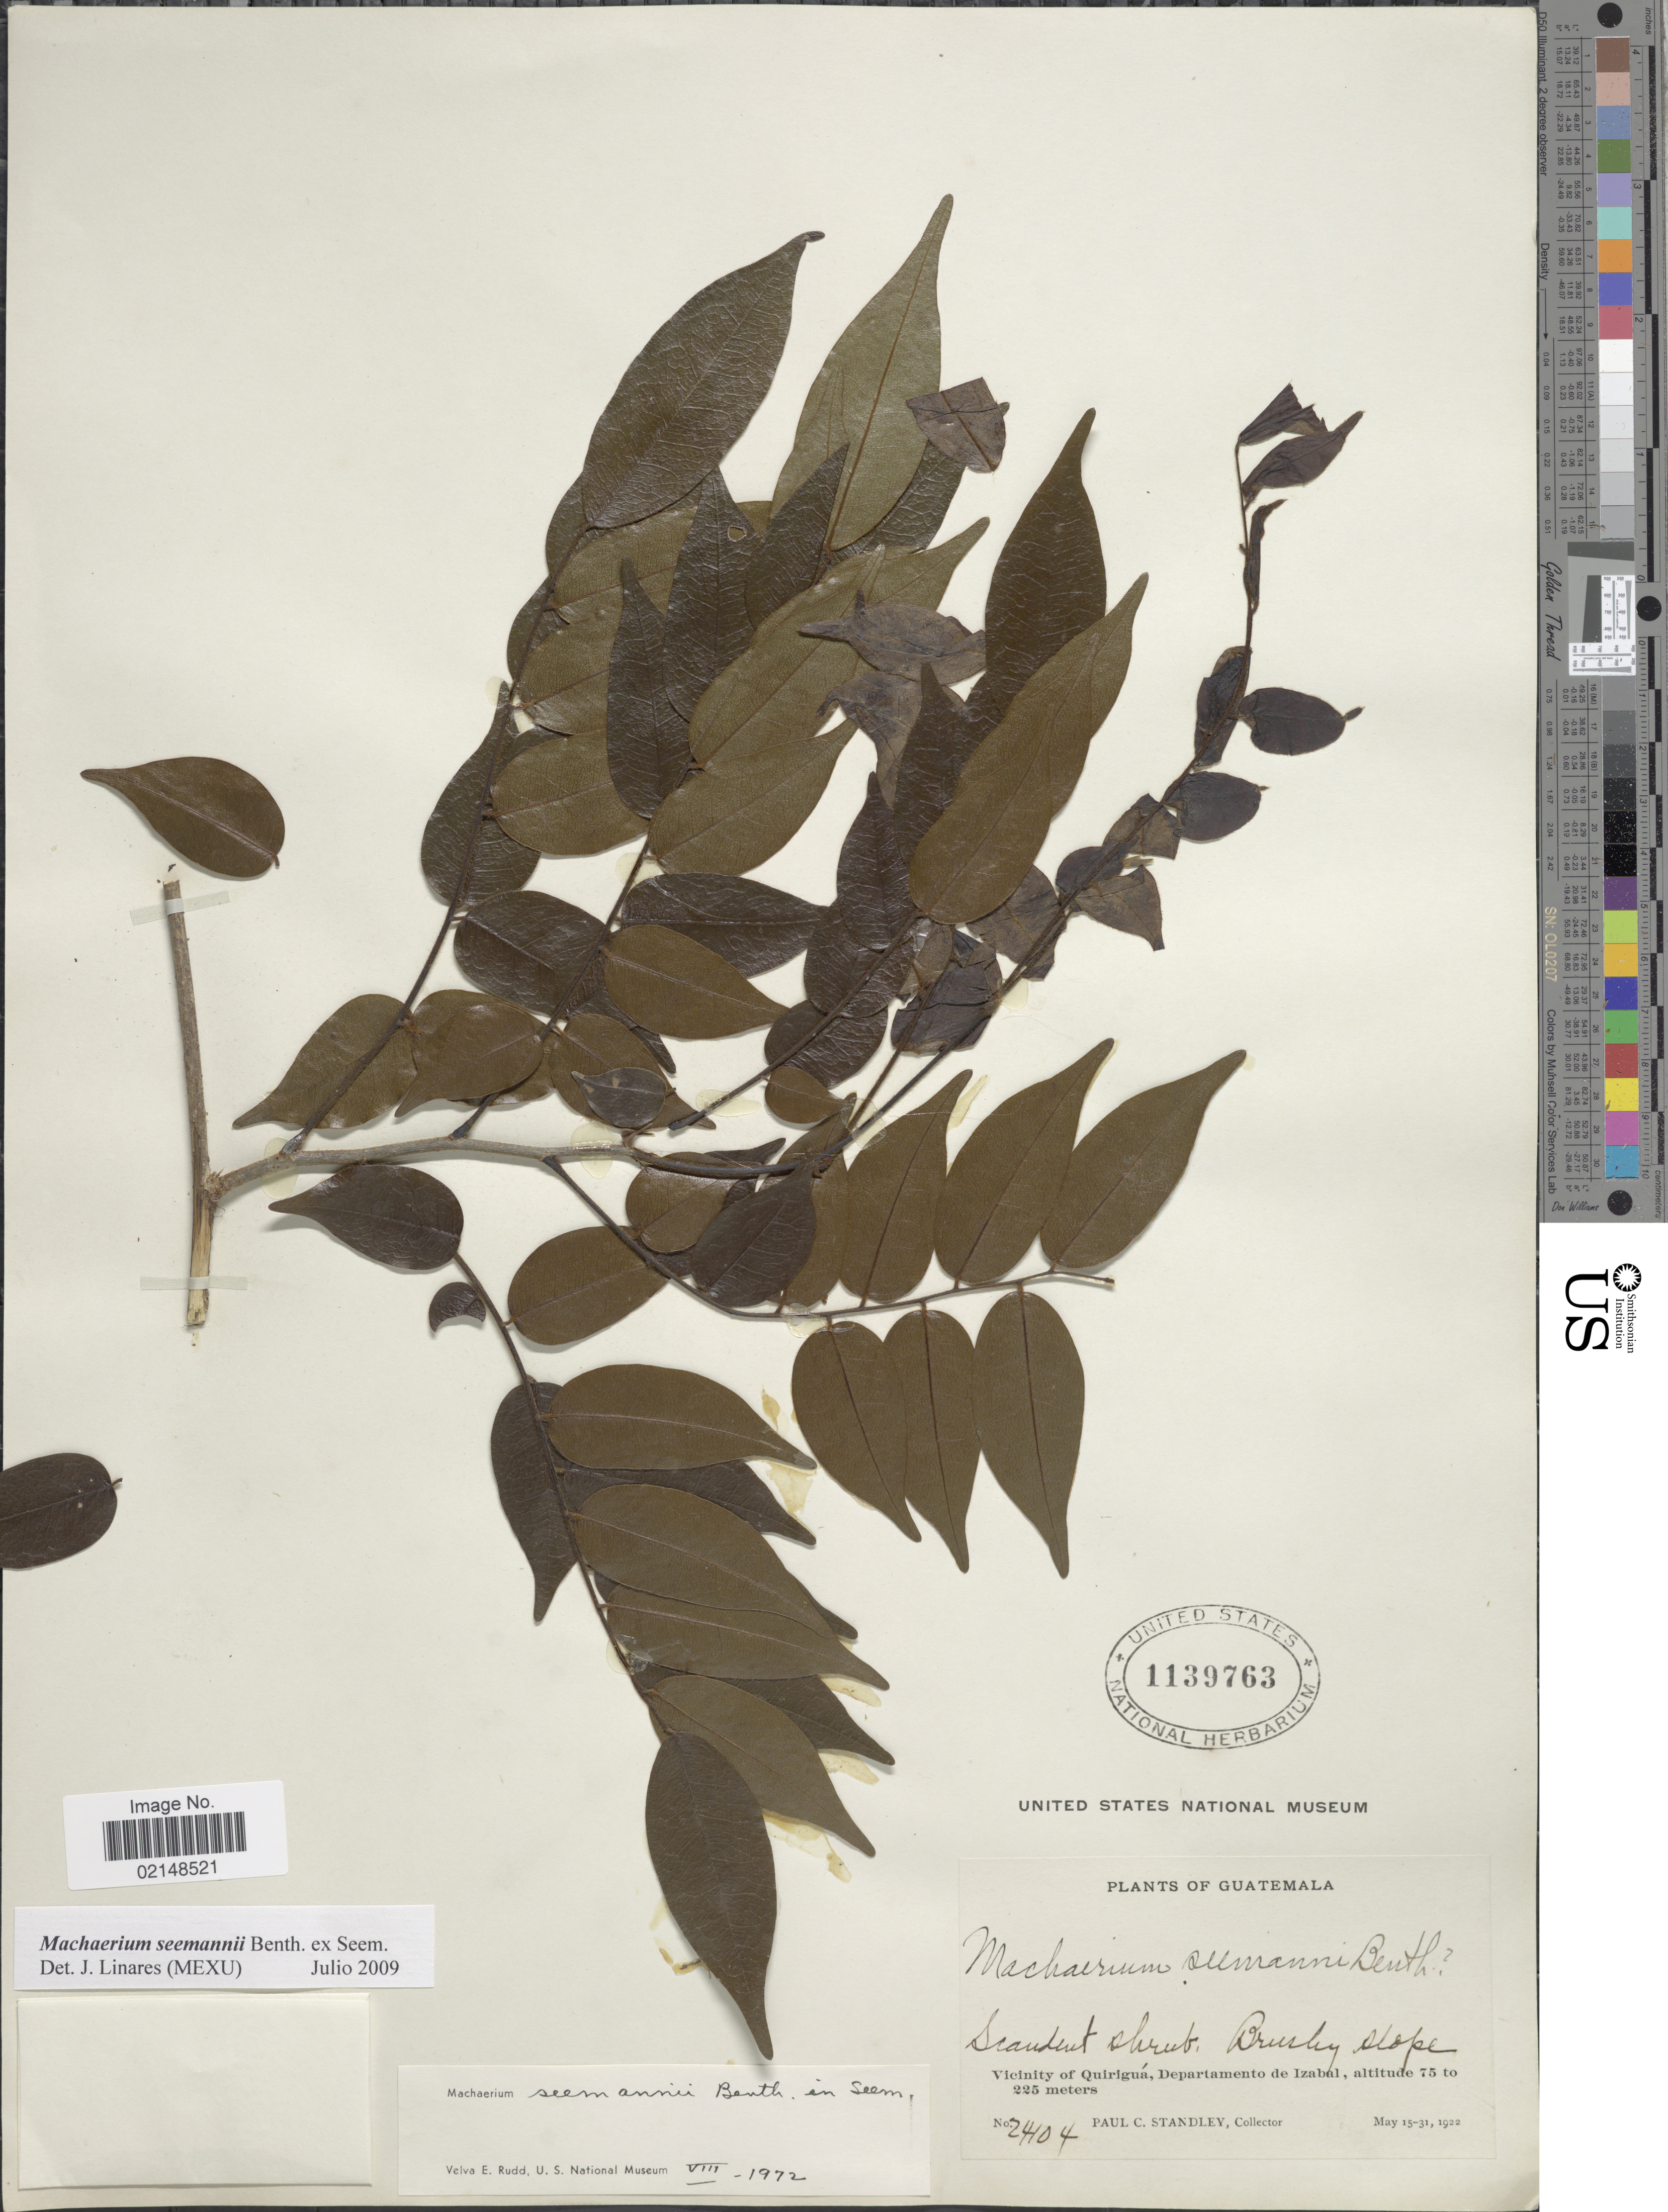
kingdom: Plantae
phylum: Tracheophyta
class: Magnoliopsida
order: Fabales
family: Fabaceae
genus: Machaerium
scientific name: Machaerium seemanni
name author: Benth. in Seem.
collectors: P. C. Standley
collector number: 24104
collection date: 1922-05-15/1922-05-31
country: Guatemala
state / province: Izabal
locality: Vicinity of Quirigua, Departamento de Izabal.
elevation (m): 75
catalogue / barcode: US 1139763